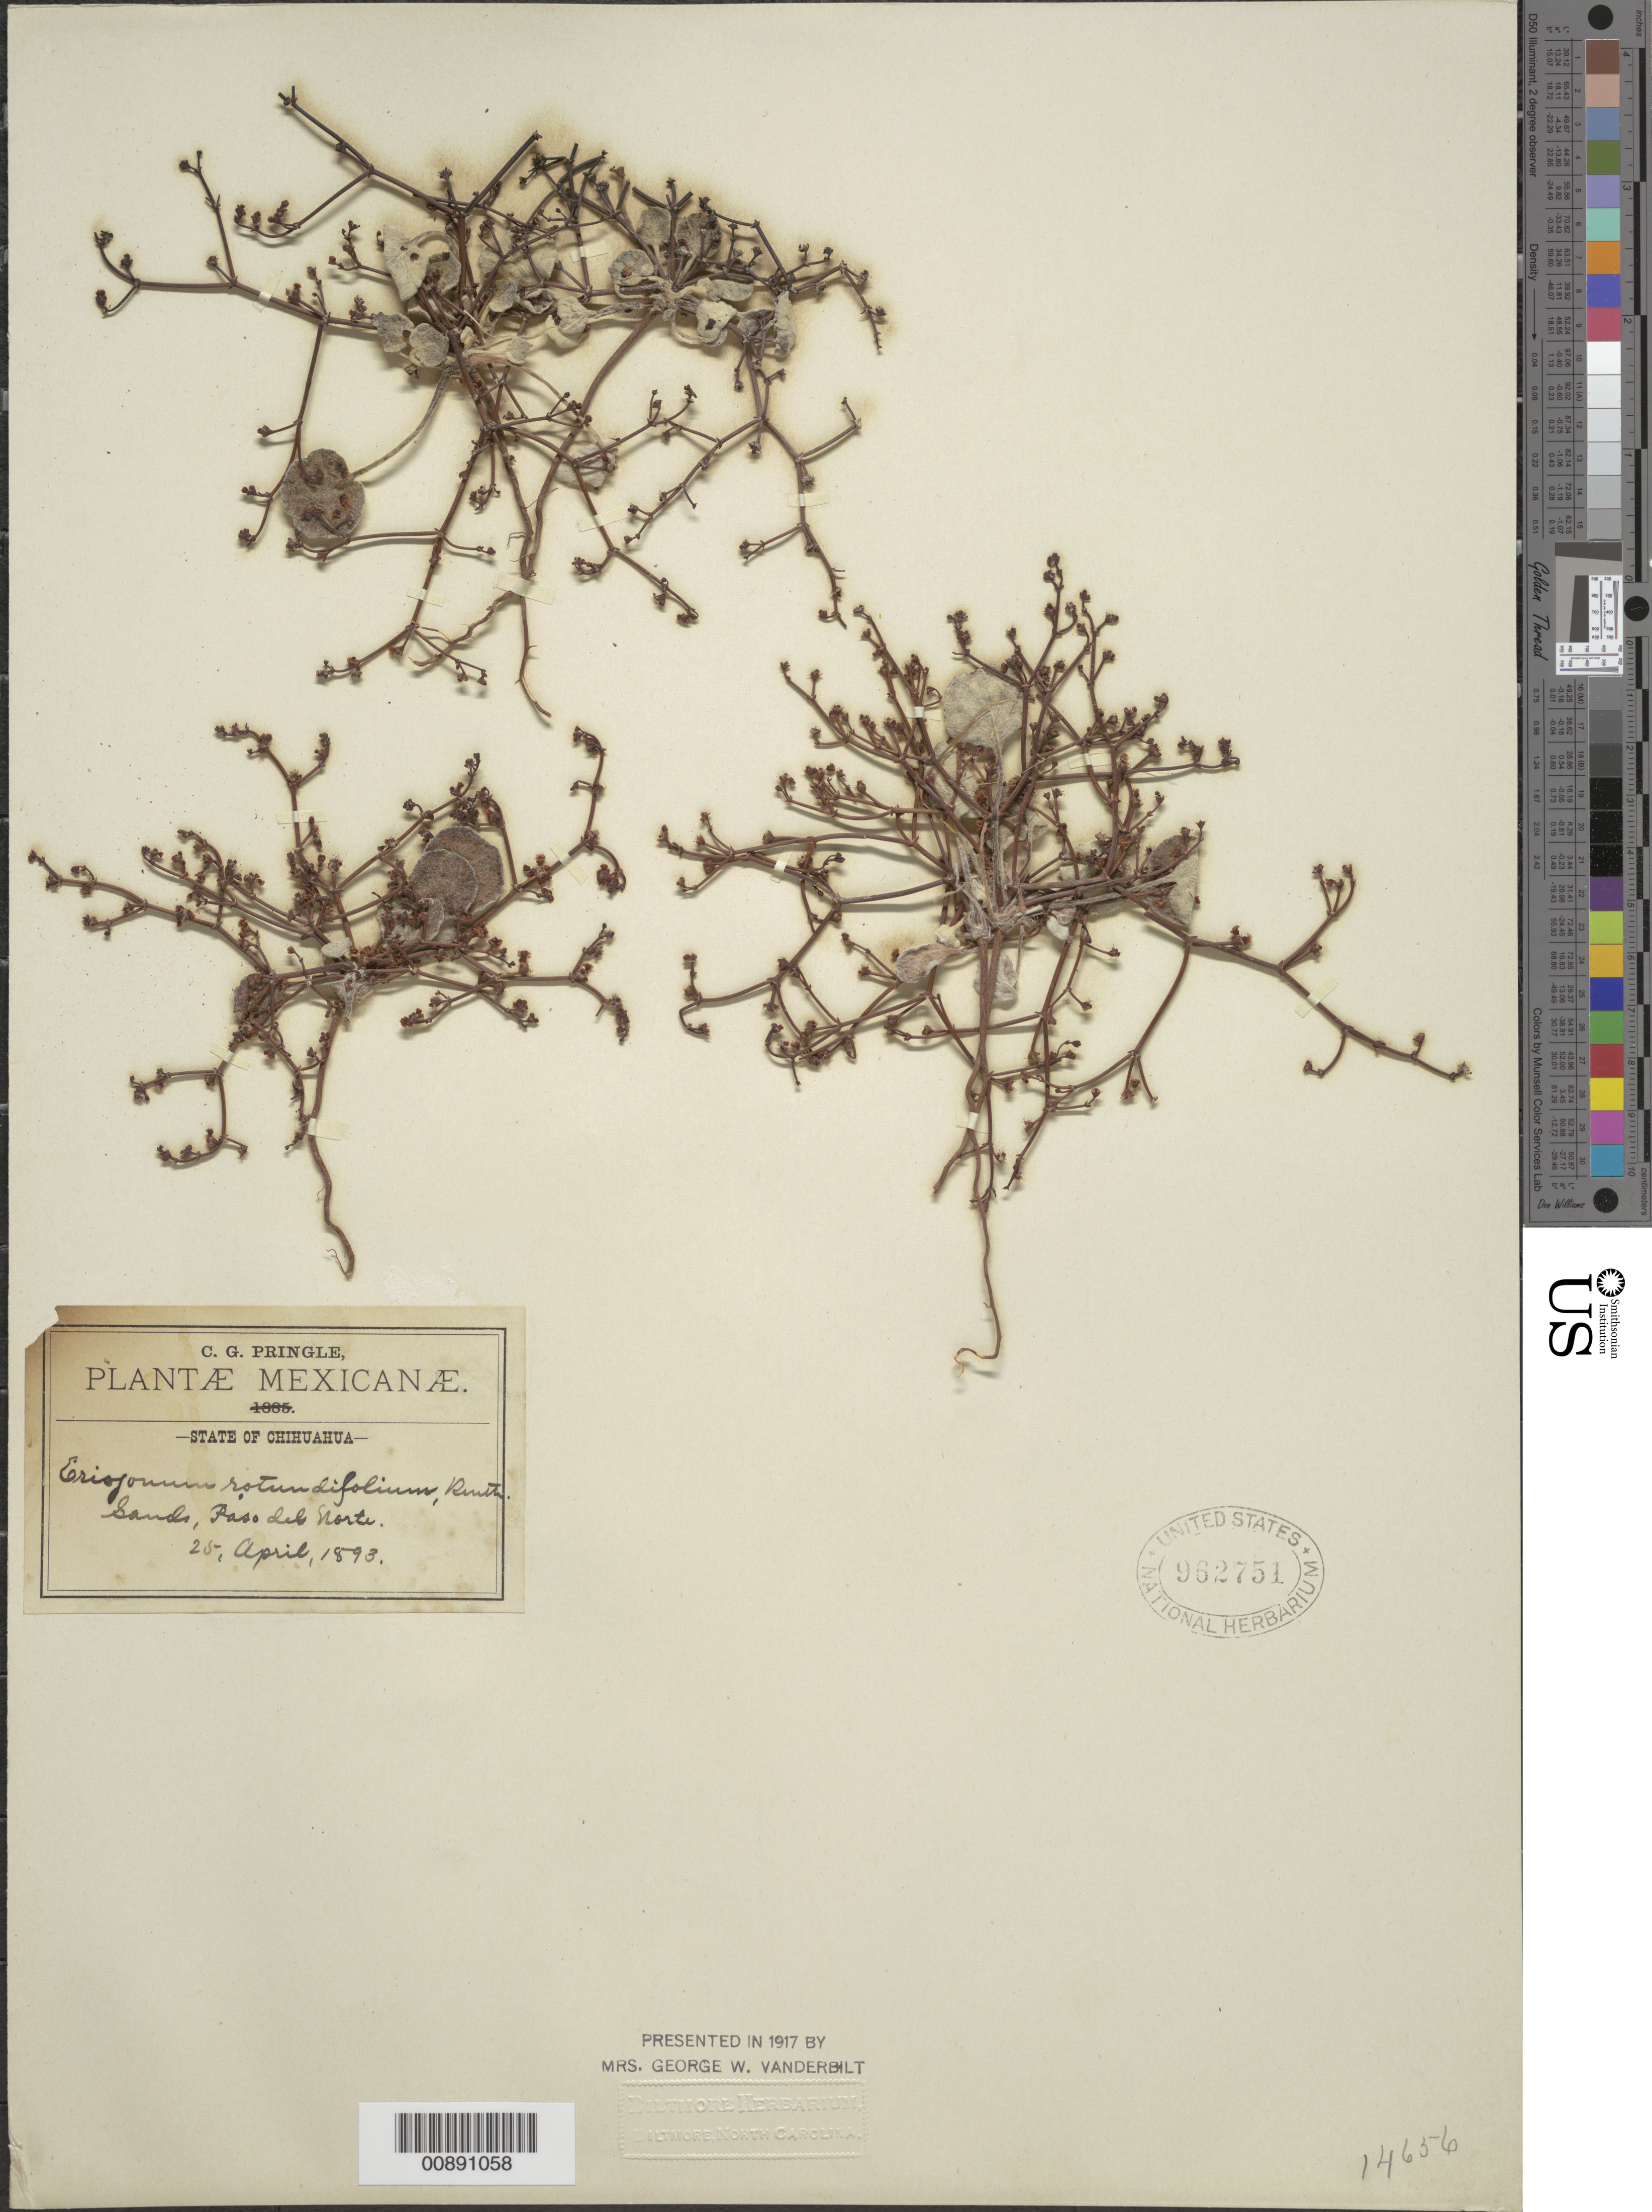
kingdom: Plantae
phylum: Tracheophyta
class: Magnoliopsida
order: Caryophyllales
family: Polygonaceae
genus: Eriogonum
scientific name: Eriogonum rotundifolium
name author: Benth.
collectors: C. G. Pringle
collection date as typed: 25 Apr 1893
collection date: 1893-04-25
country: Mexico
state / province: Chihuahua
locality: Paso del Norte, Chihuahua.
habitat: Sands.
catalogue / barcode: US 962751